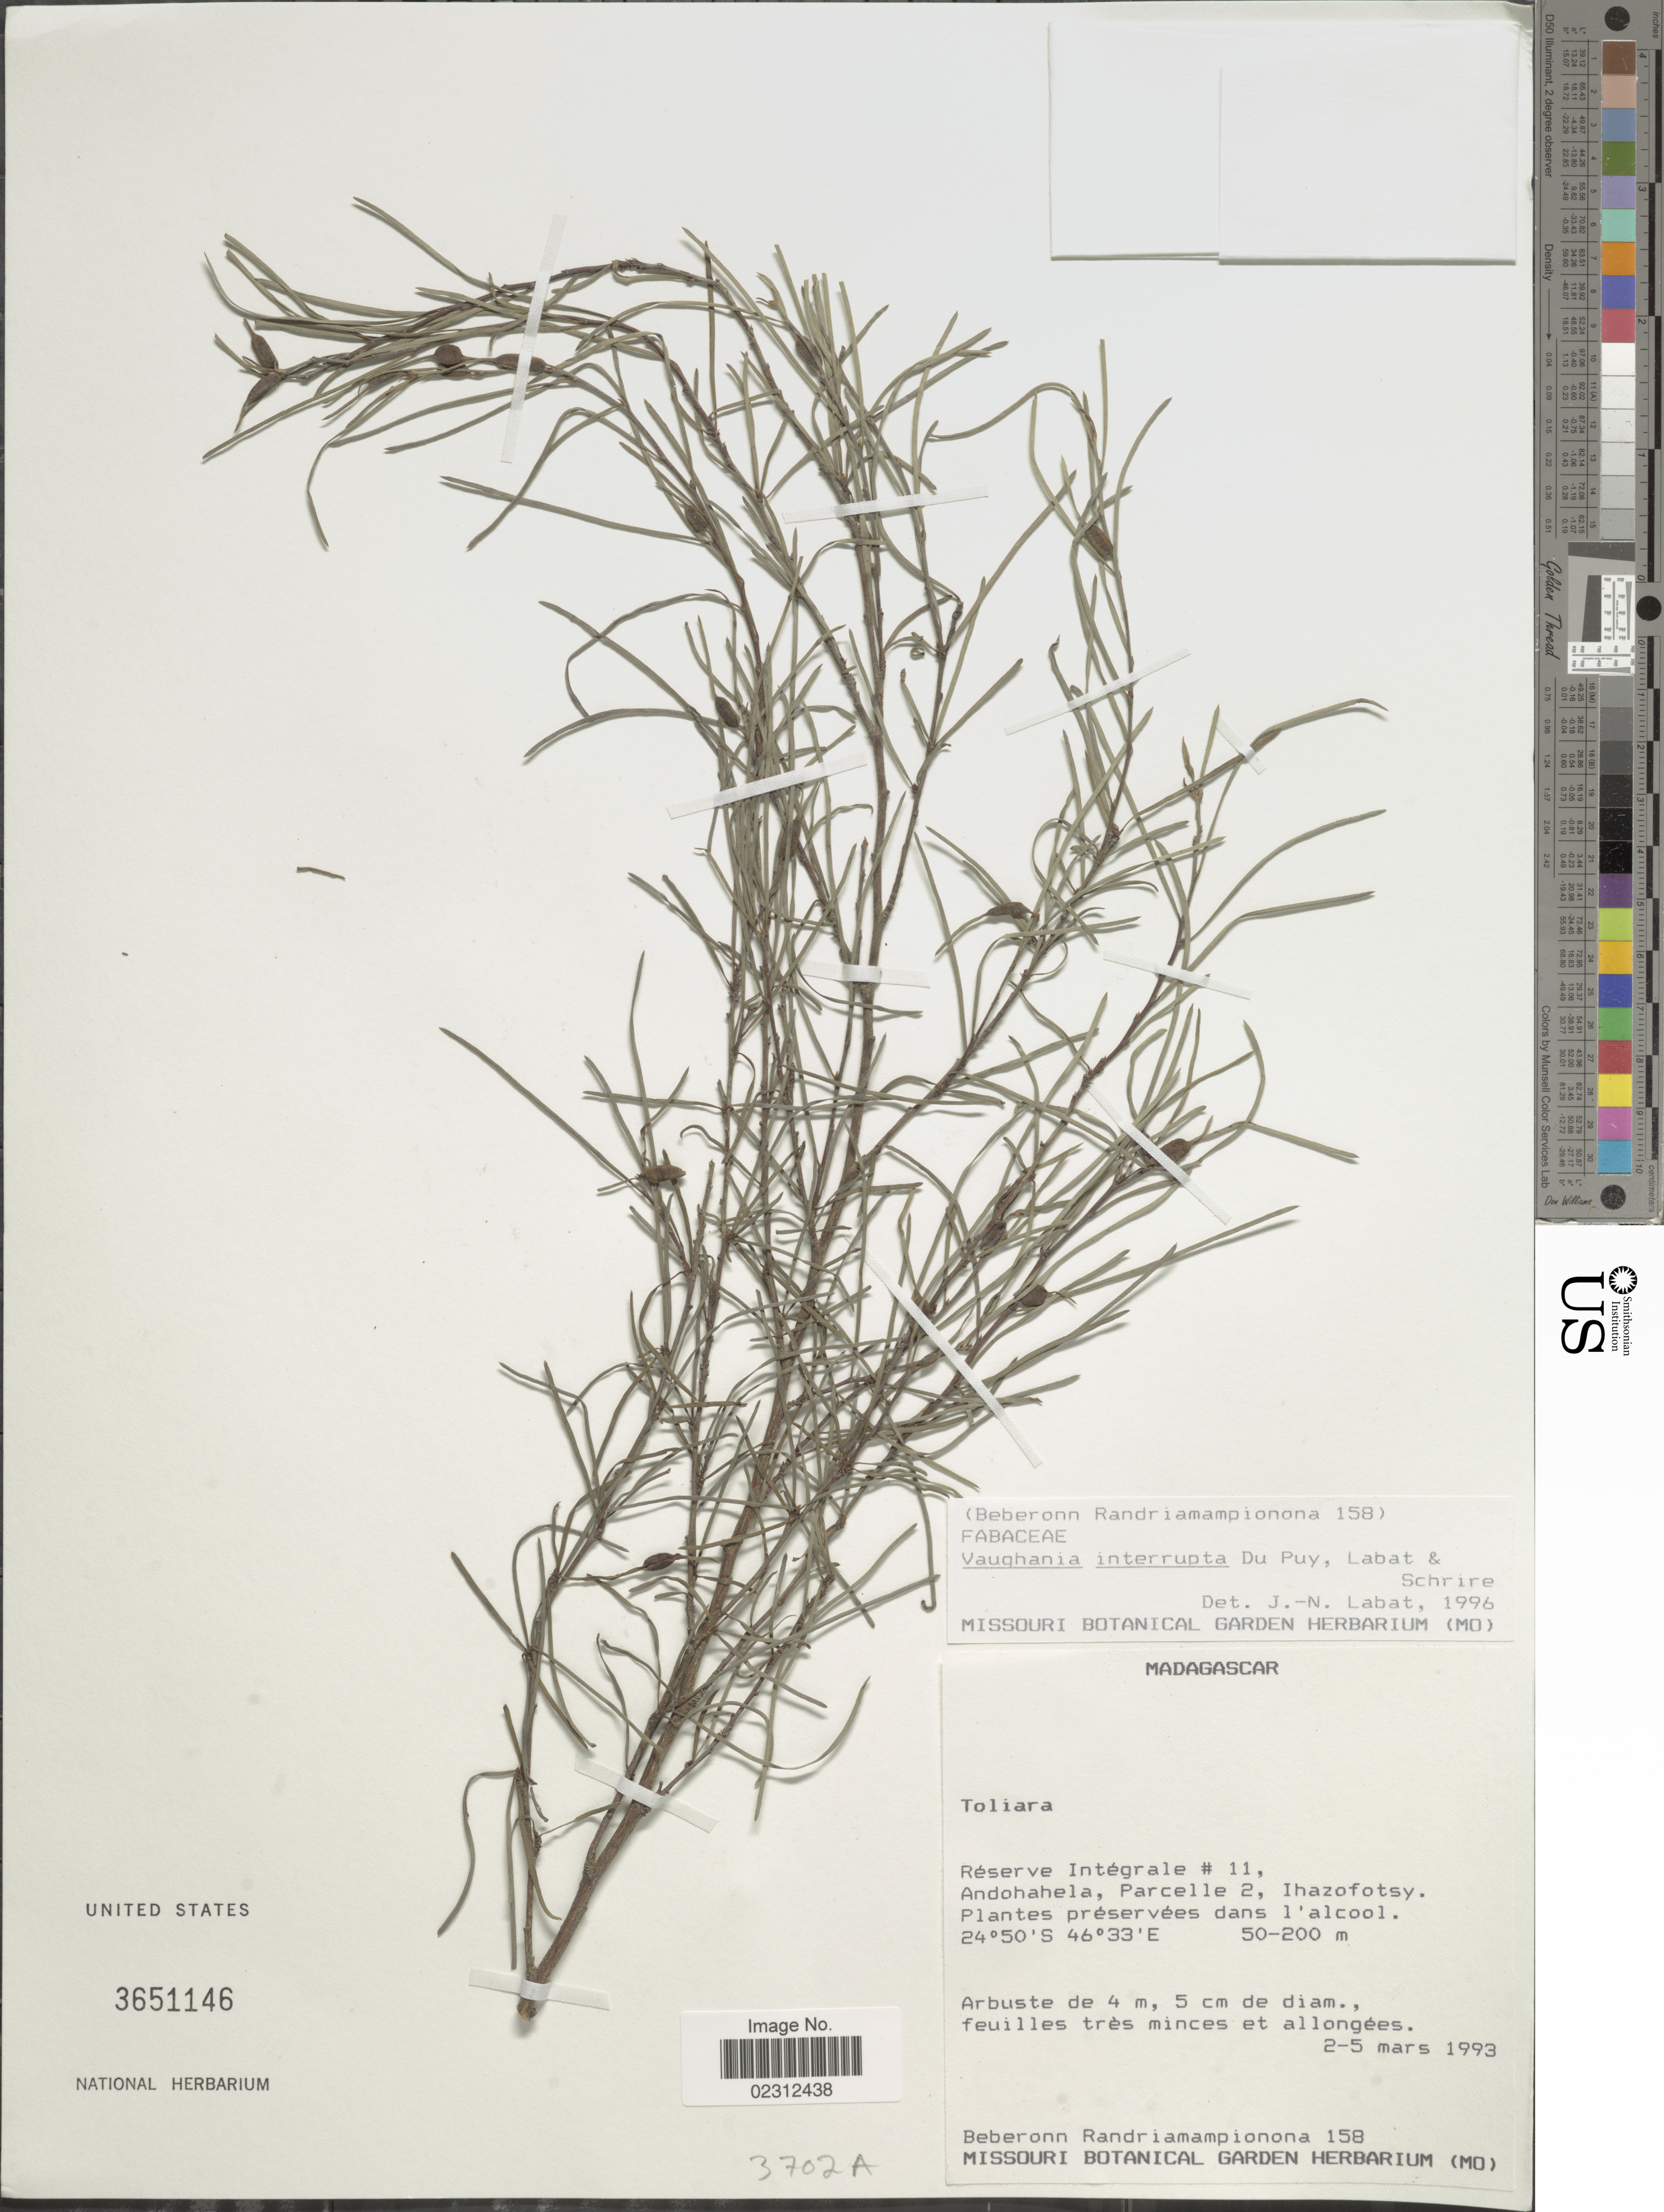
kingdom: Plantae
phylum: Tracheophyta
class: Magnoliopsida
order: Fabales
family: Fabaceae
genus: Indigofera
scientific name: Indigofera interrupta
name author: (Du Puy et al.) Schrire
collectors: B. Randriamampionona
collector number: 158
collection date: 1993-03-02/1993-03-05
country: Madagascar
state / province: Anosy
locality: Reserve Integrale #11, Andohahela, Parcelle 2, Ihazofotsy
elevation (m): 50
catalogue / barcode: US 3651146